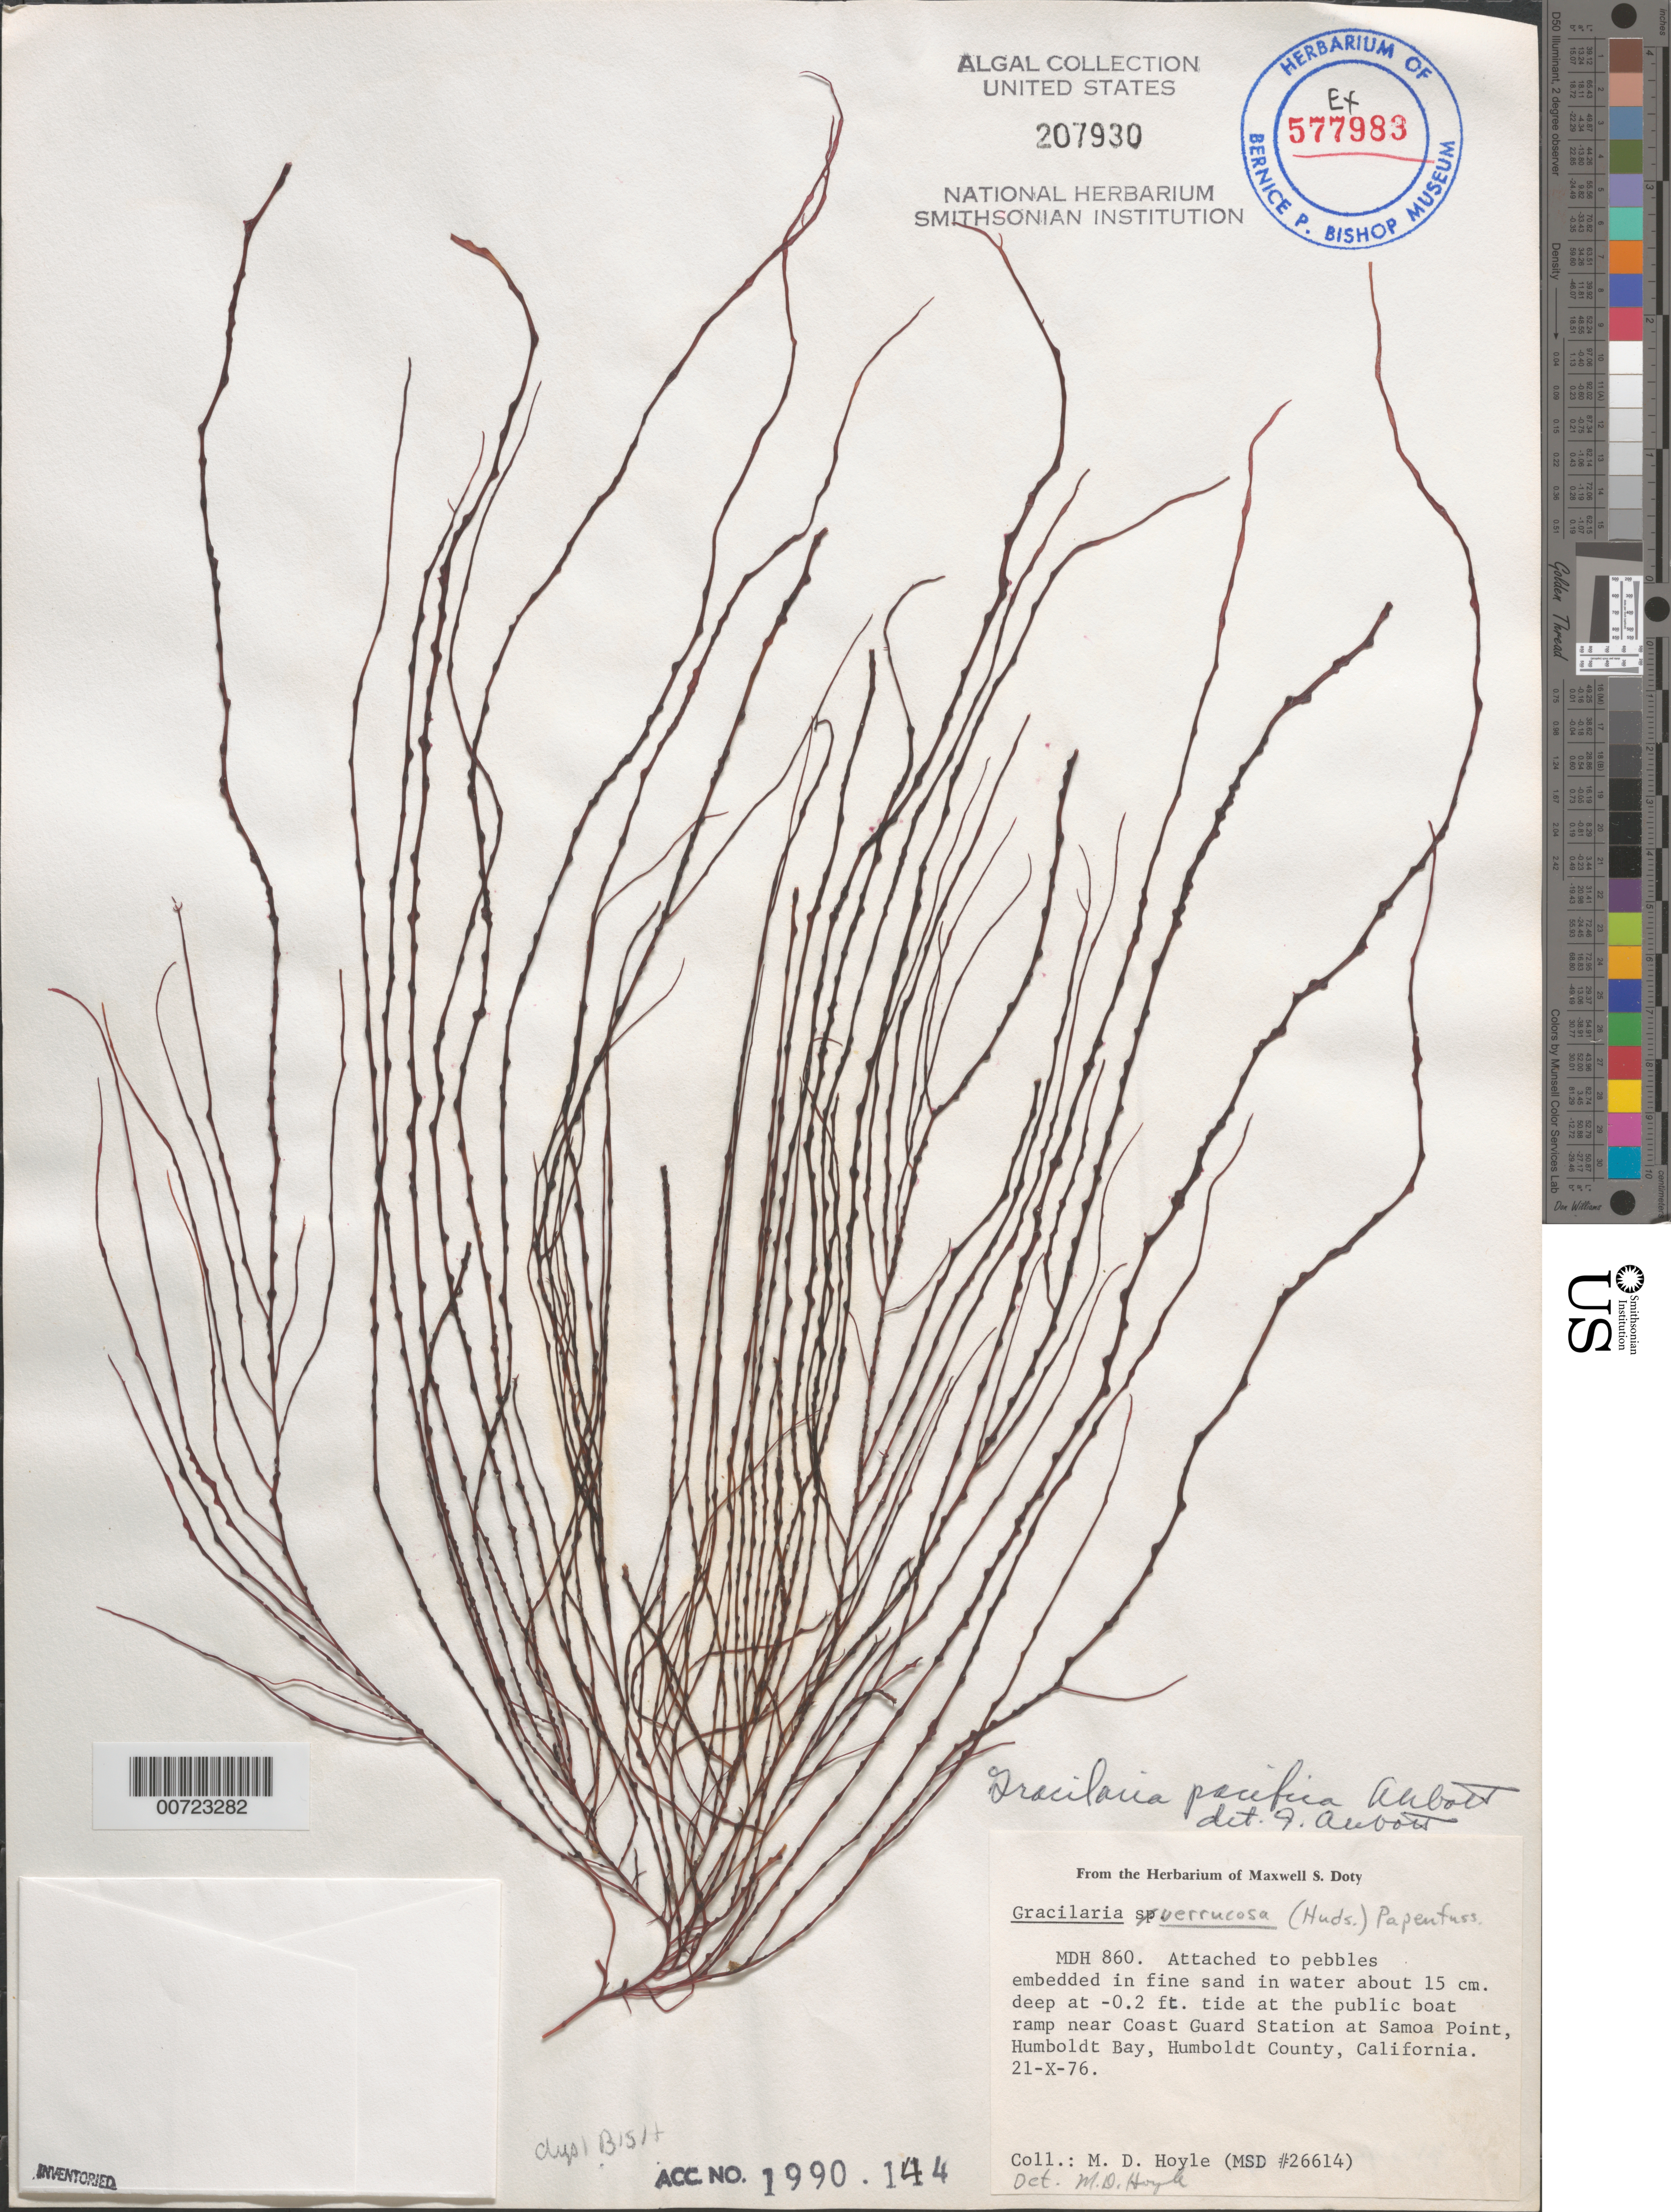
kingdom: Plantae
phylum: Rhodophyta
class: Florideophyceae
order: Gracilariales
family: Gracilariaceae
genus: Gracilaria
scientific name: Gracilaria pacifica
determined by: Abbott, Isabella A.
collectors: M. Hoyle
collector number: MSD 26614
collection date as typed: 21 Oct 1976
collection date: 1976-10-21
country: United States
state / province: California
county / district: Humboldt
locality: Humboldt Bay, public boat ramp near Coast Guard Station, Samoa Point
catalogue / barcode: US 207930